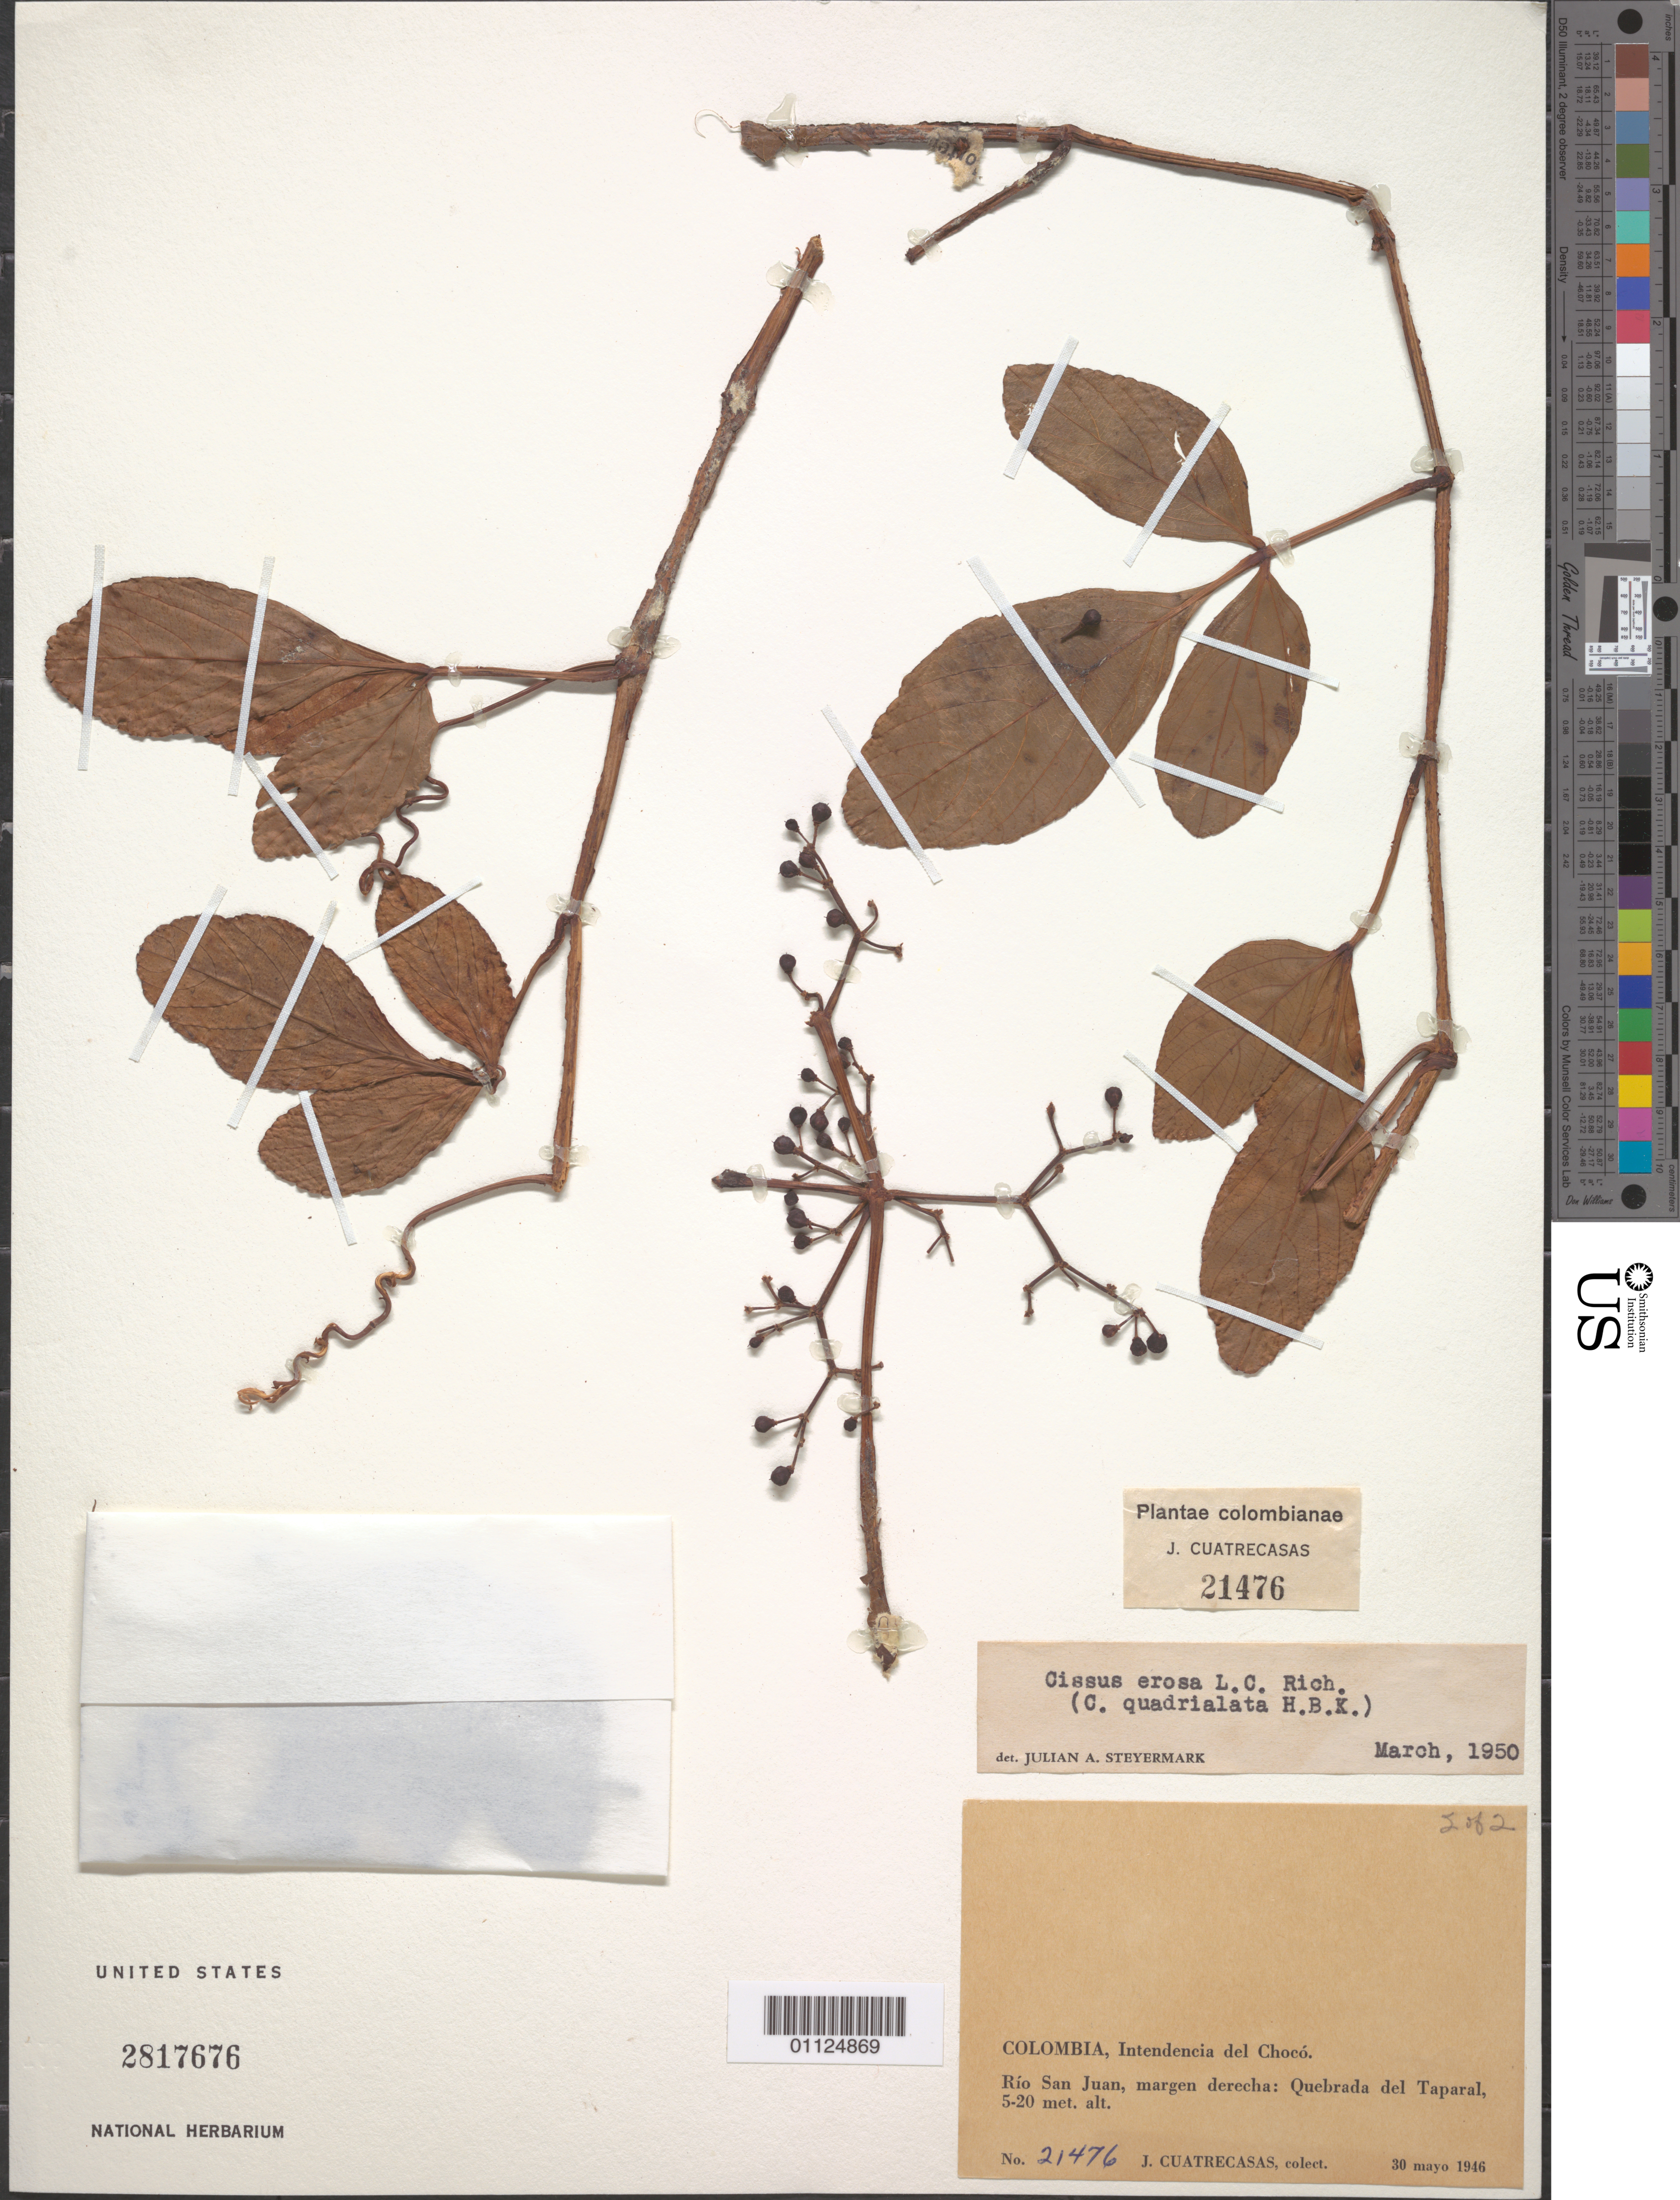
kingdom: Plantae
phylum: Tracheophyta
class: Magnoliopsida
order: Vitales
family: Vitaceae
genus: Cissus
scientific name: Cissus erosa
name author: Rich.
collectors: J. Cuatrecasas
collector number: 21476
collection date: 1946-05-30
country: Colombia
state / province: Chocó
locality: Rio San Juan, margen derecha: Quebrada del Taparal.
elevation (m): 5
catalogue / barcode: US 2817676